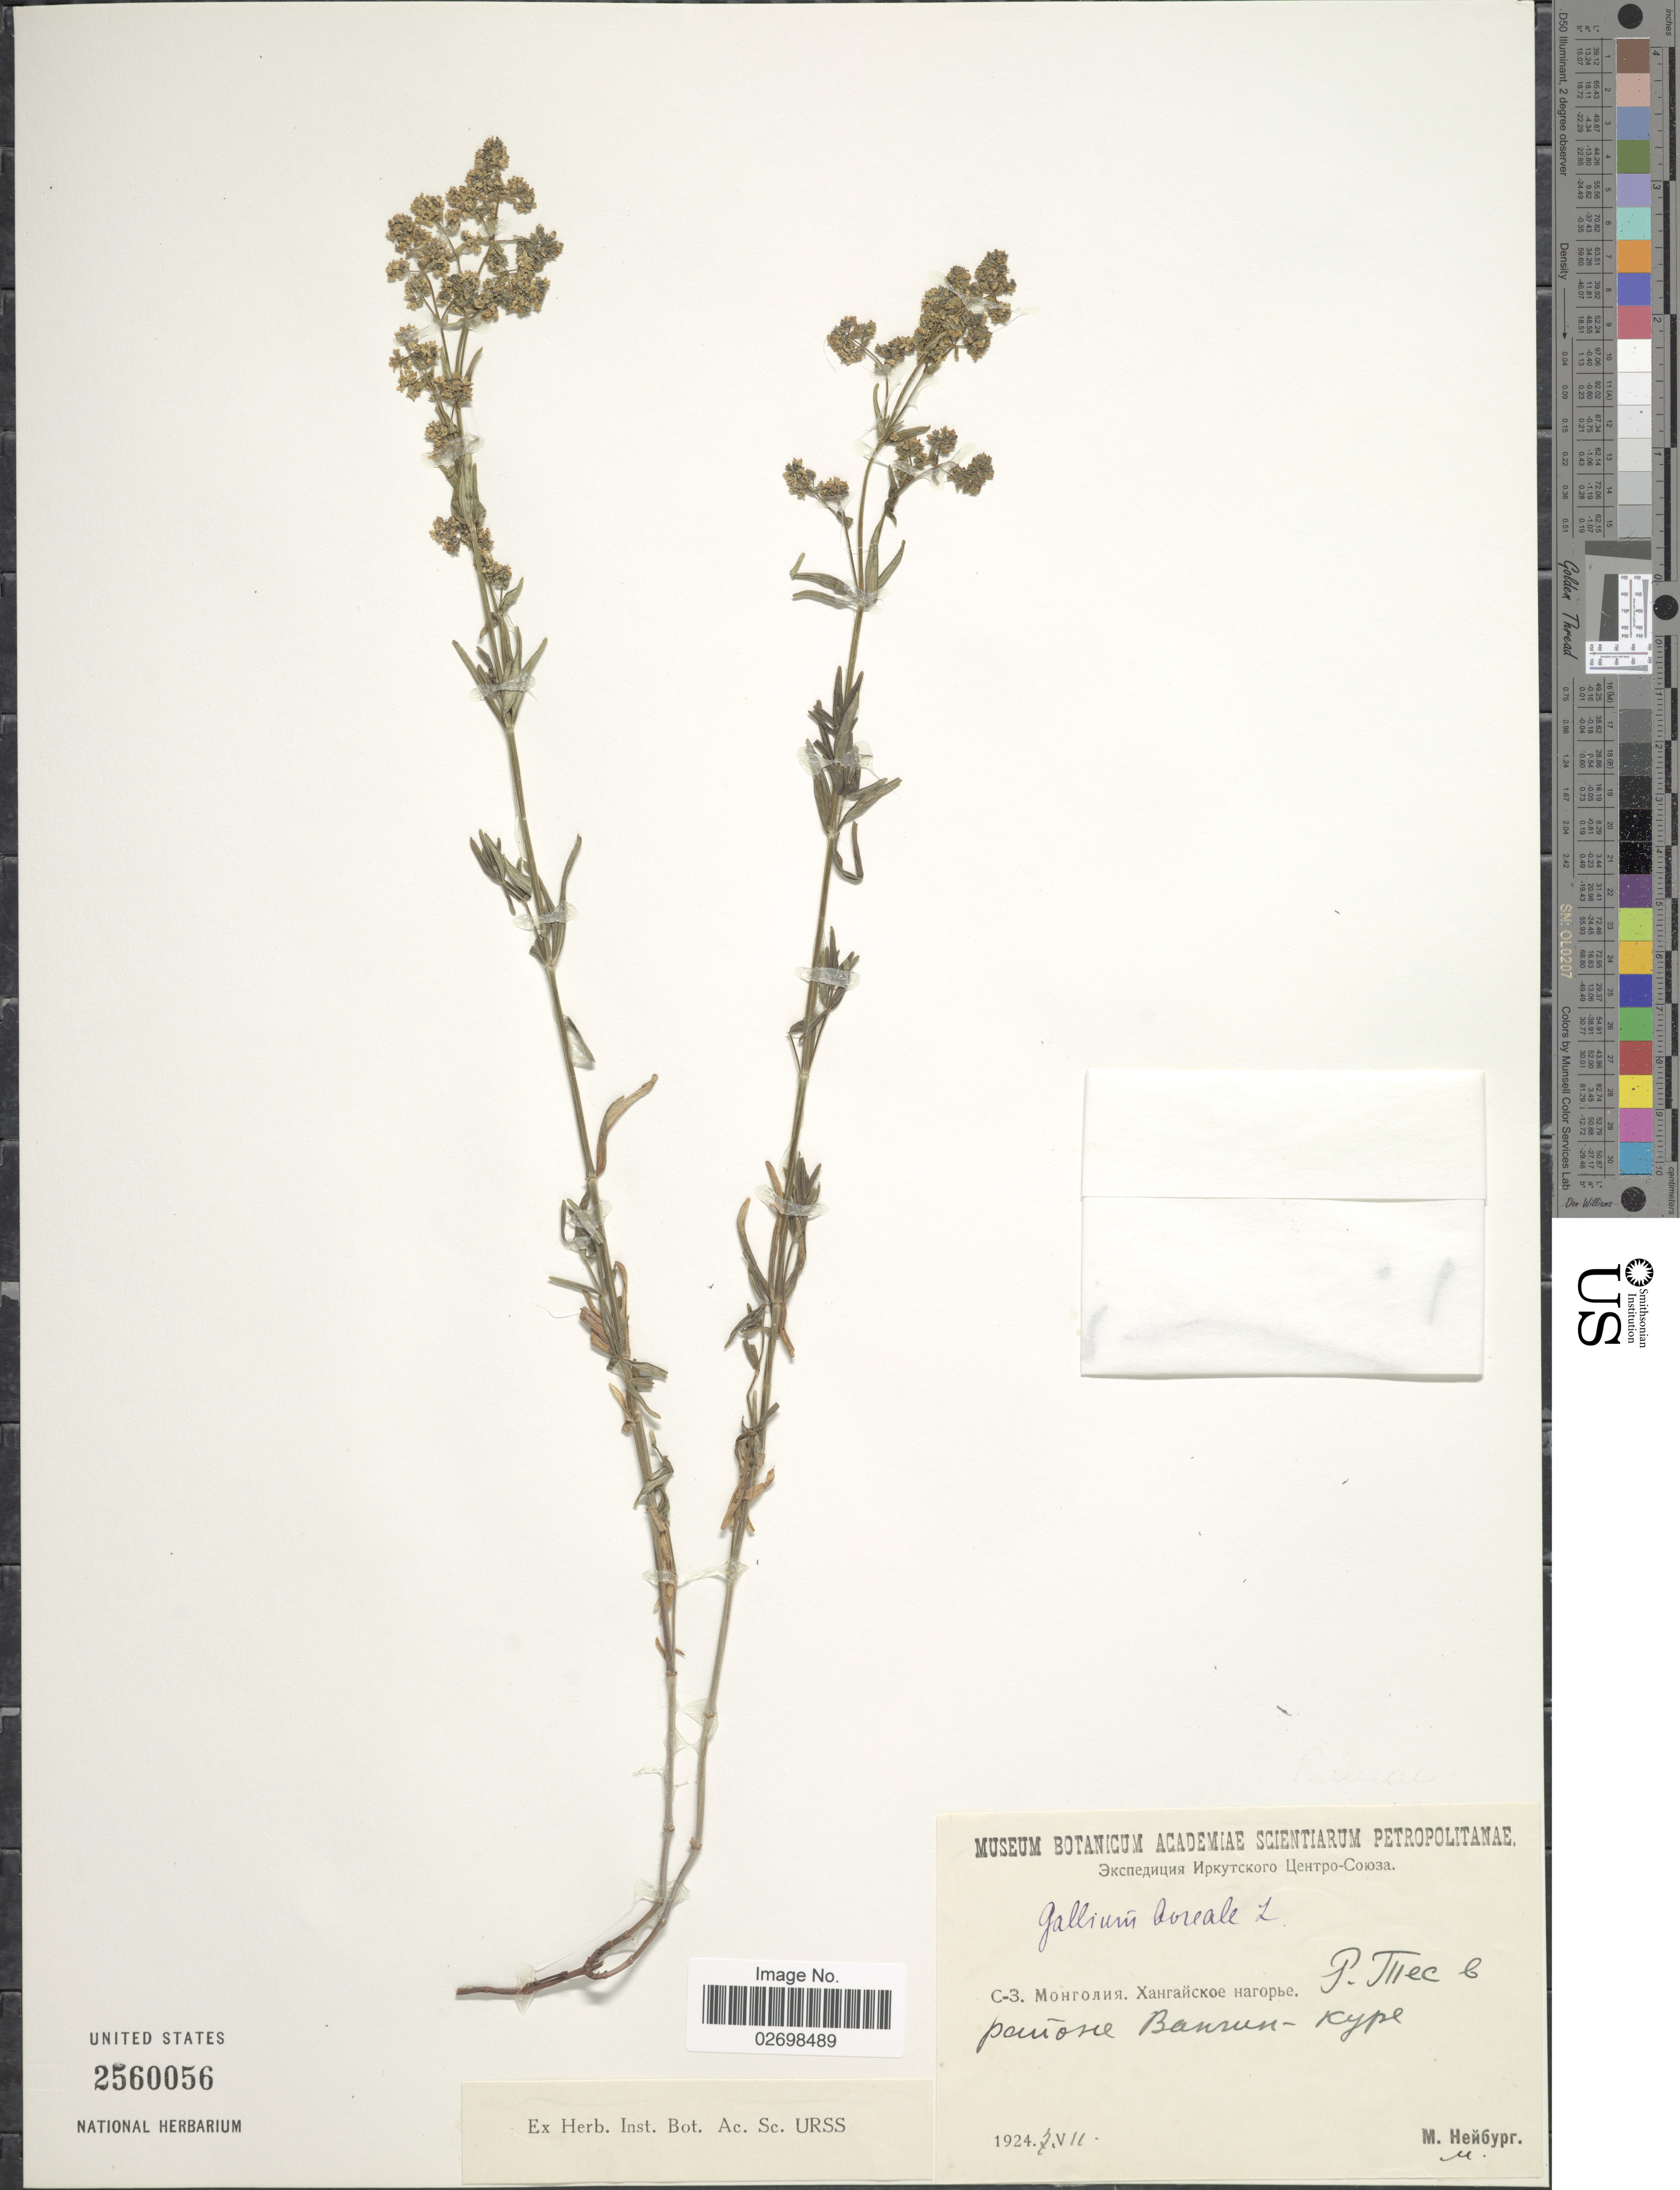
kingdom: Plantae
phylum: Tracheophyta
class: Magnoliopsida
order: Gentianales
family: Rubiaceae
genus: Galium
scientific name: Galium boreale L.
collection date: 1924-07-07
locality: Panione Banrun-Kype [unsure placement] [interpreted]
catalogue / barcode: US 2560056